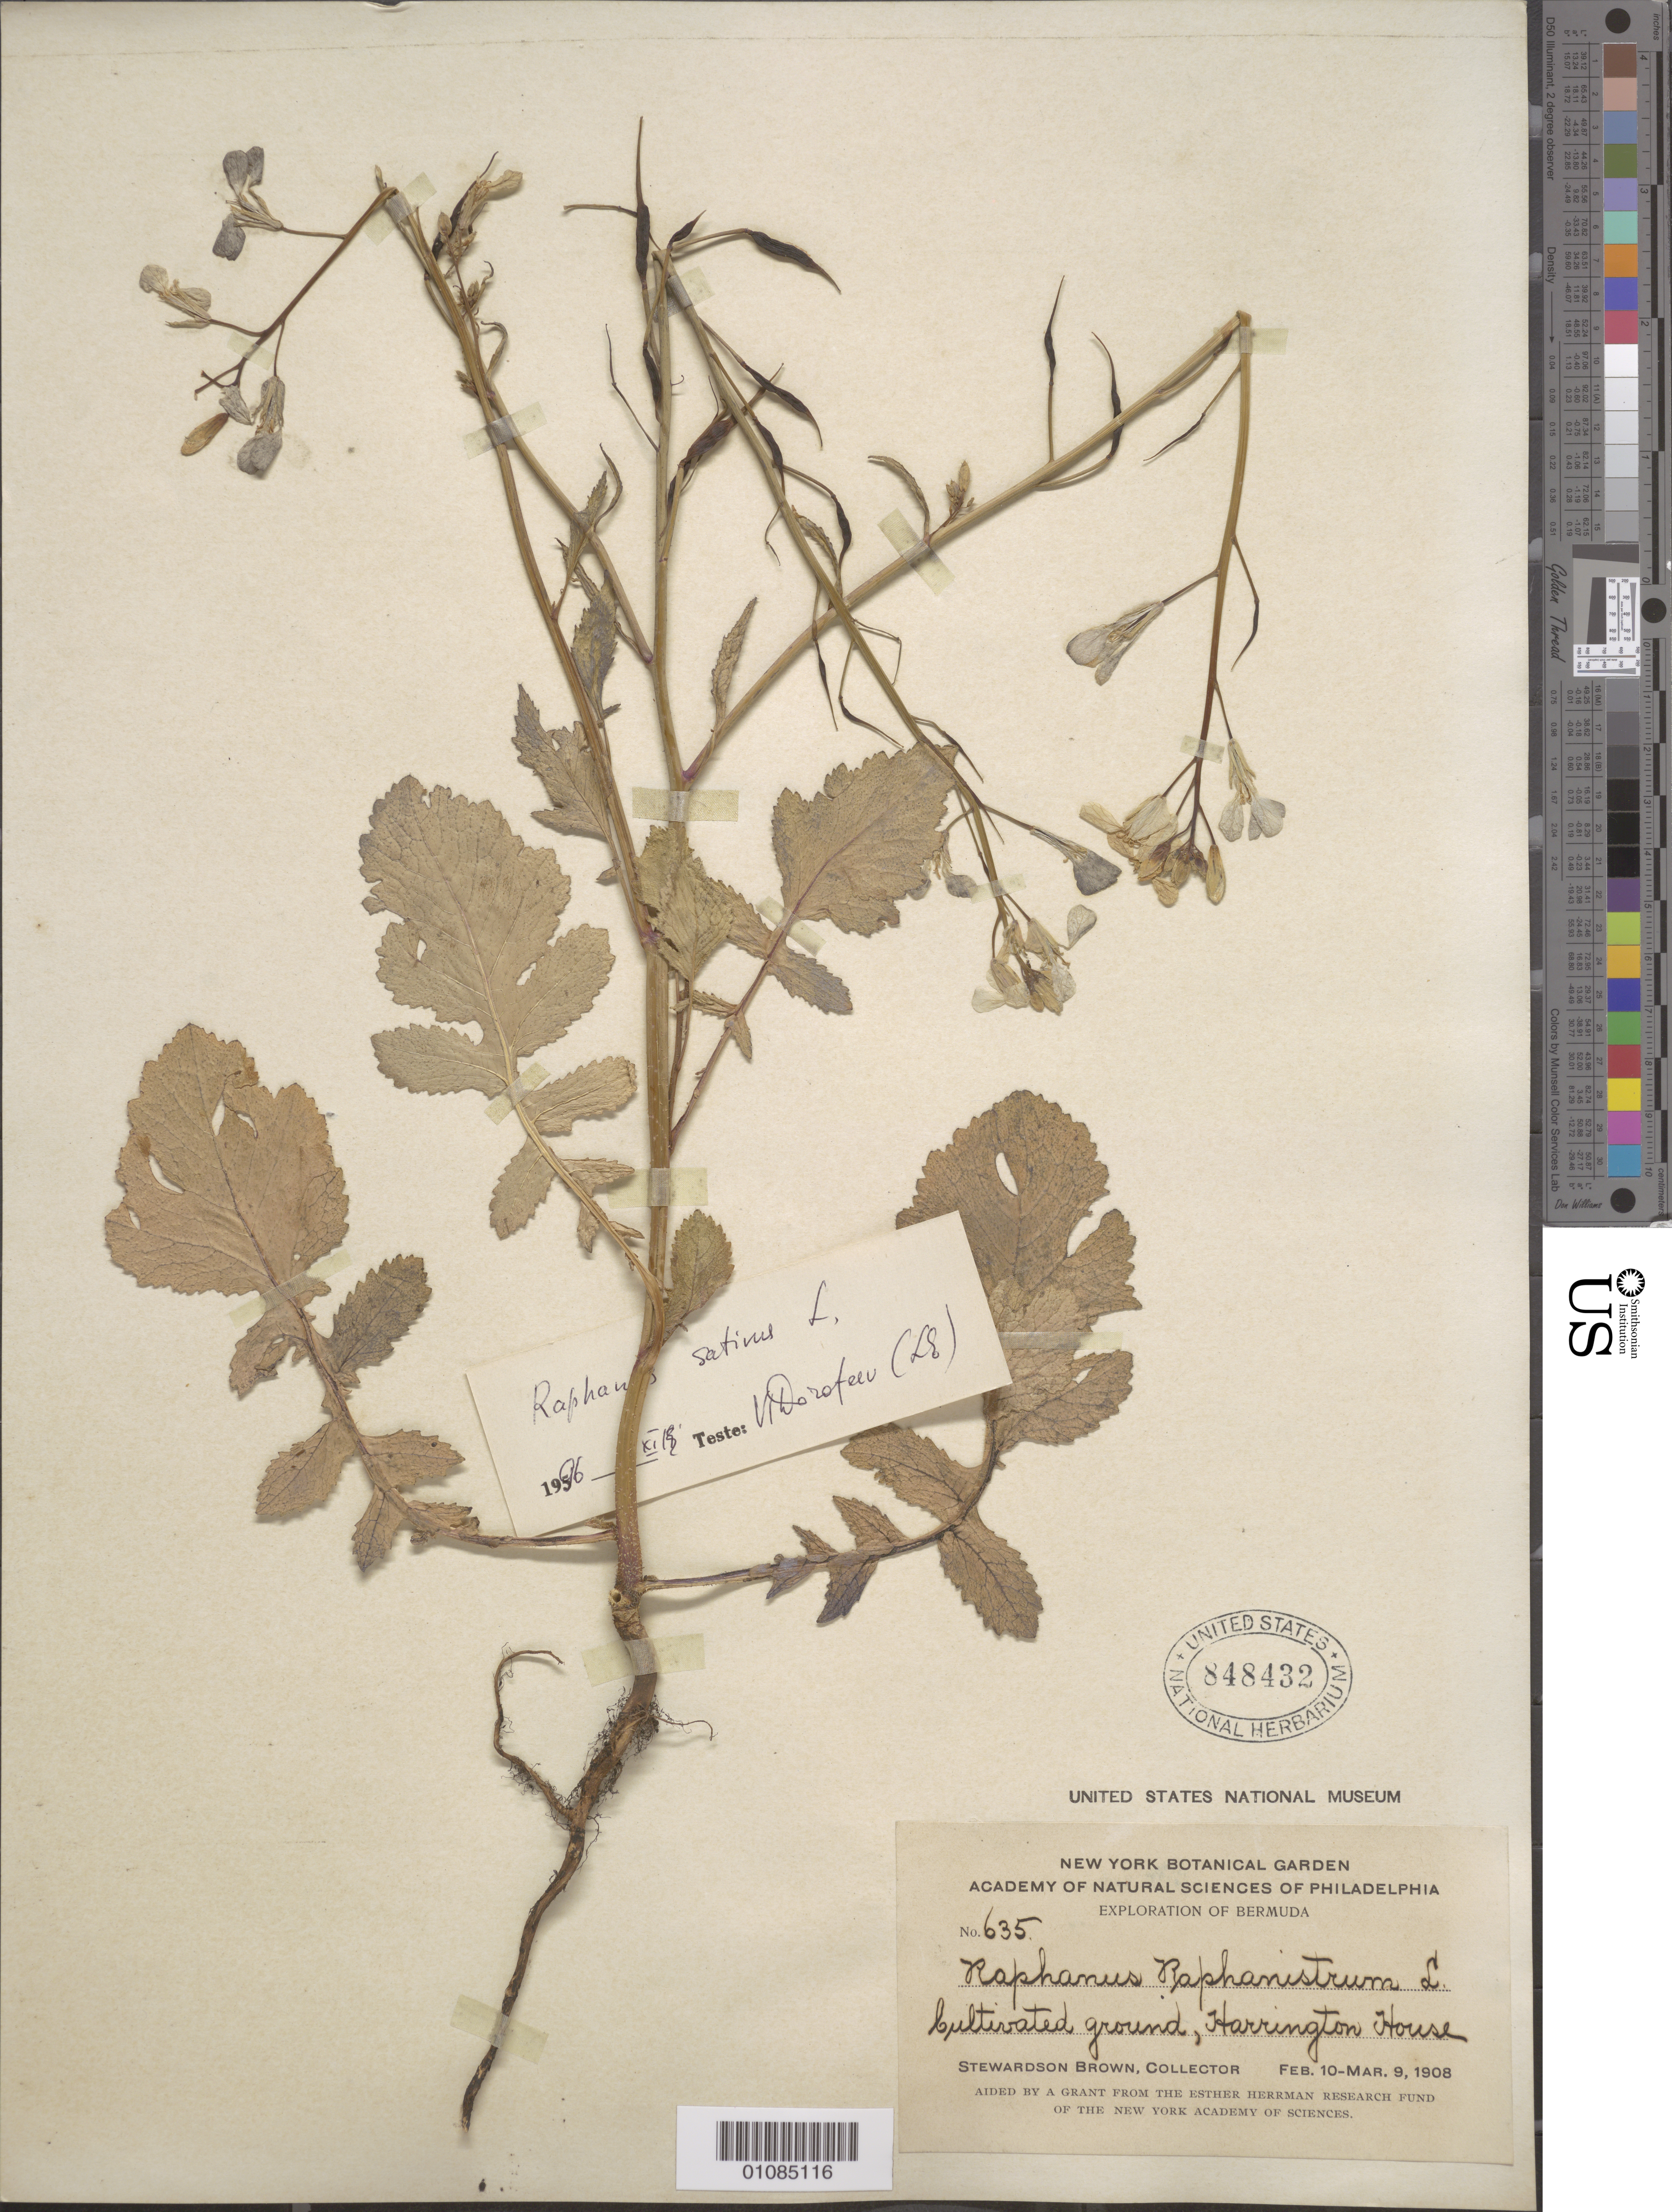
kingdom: Plantae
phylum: Tracheophyta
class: Magnoliopsida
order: Brassicales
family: Brassicaceae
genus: Raphanus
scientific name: Raphanus raphanistrum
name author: L.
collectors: S. Brown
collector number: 635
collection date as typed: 10 Feb 1908 to 09 Mar 1908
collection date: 1908-02-10/1908-03-09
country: Bermuda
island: Bermuda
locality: Harrington House.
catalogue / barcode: US 848432